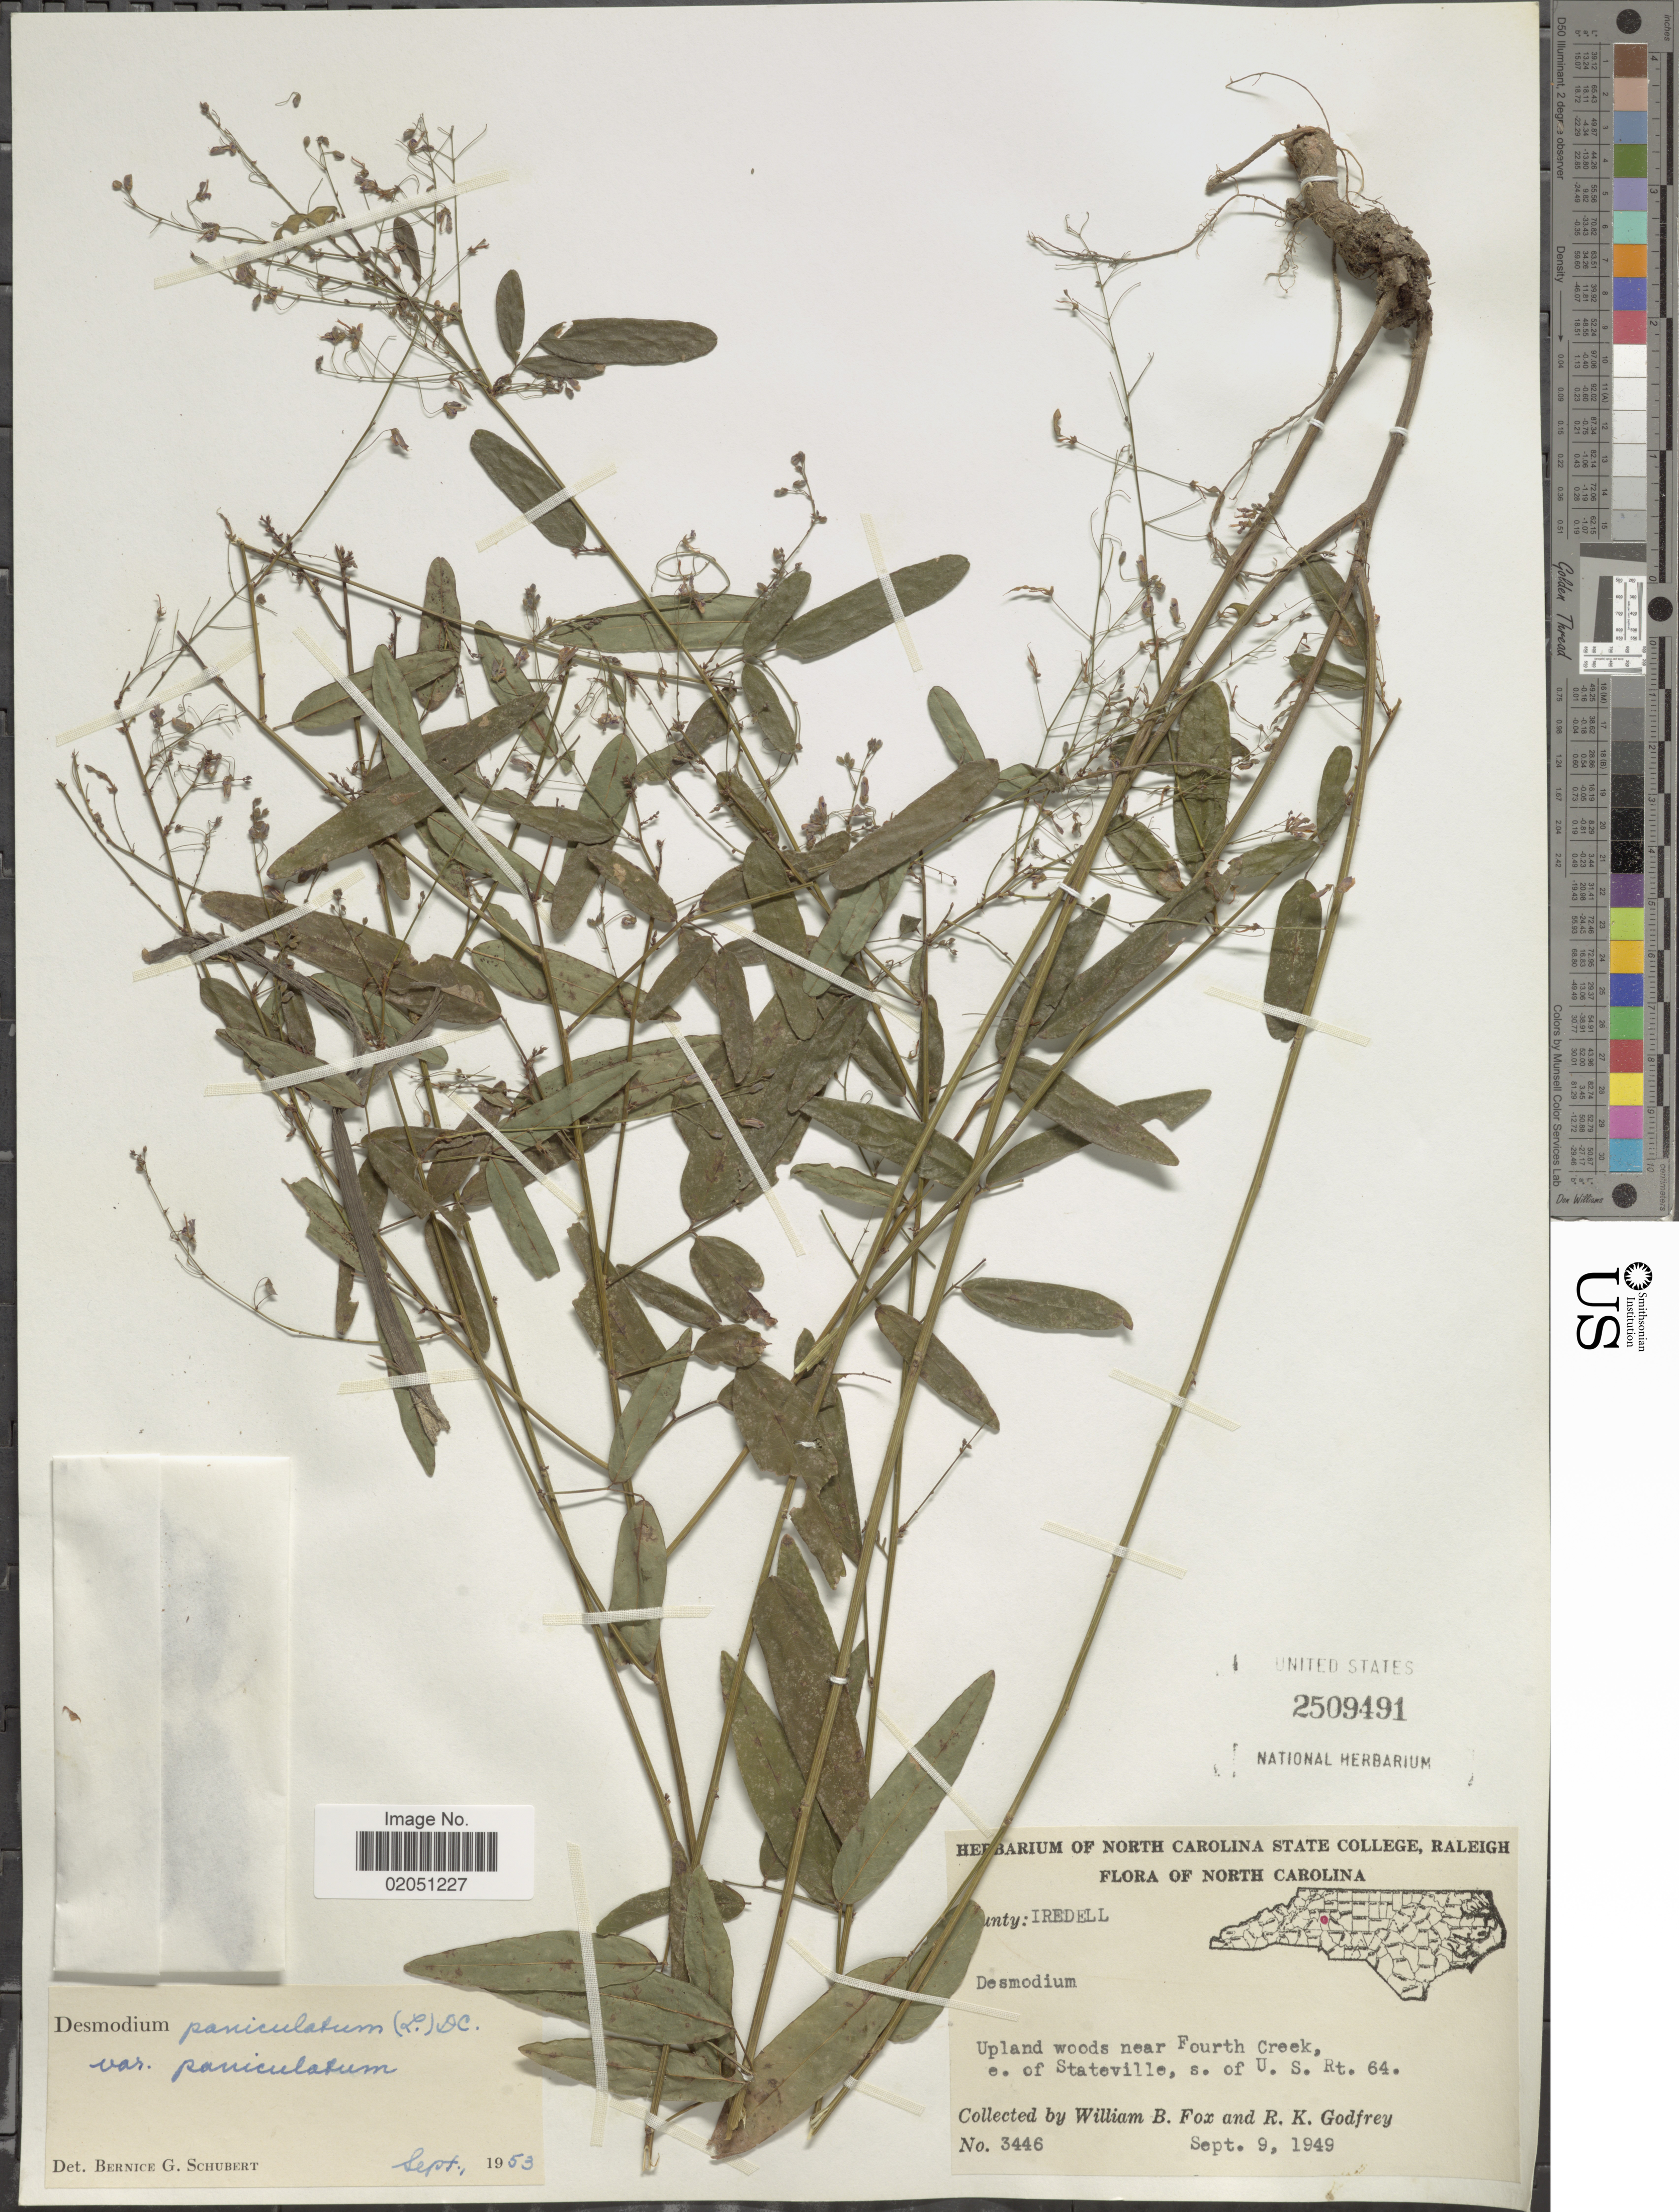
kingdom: Plantae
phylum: Tracheophyta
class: Magnoliopsida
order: Fabales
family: Fabaceae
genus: Desmodium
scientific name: Desmodium paniculatum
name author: (L.) DC.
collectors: W. B. Fox & R. K. Godfrey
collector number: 3446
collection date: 1949-09-09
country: United States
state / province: North Carolina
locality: County: Iredell, Upland woods near Fourth Creek, e of Stateville, s of U.S. Rt 64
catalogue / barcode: US 2509491